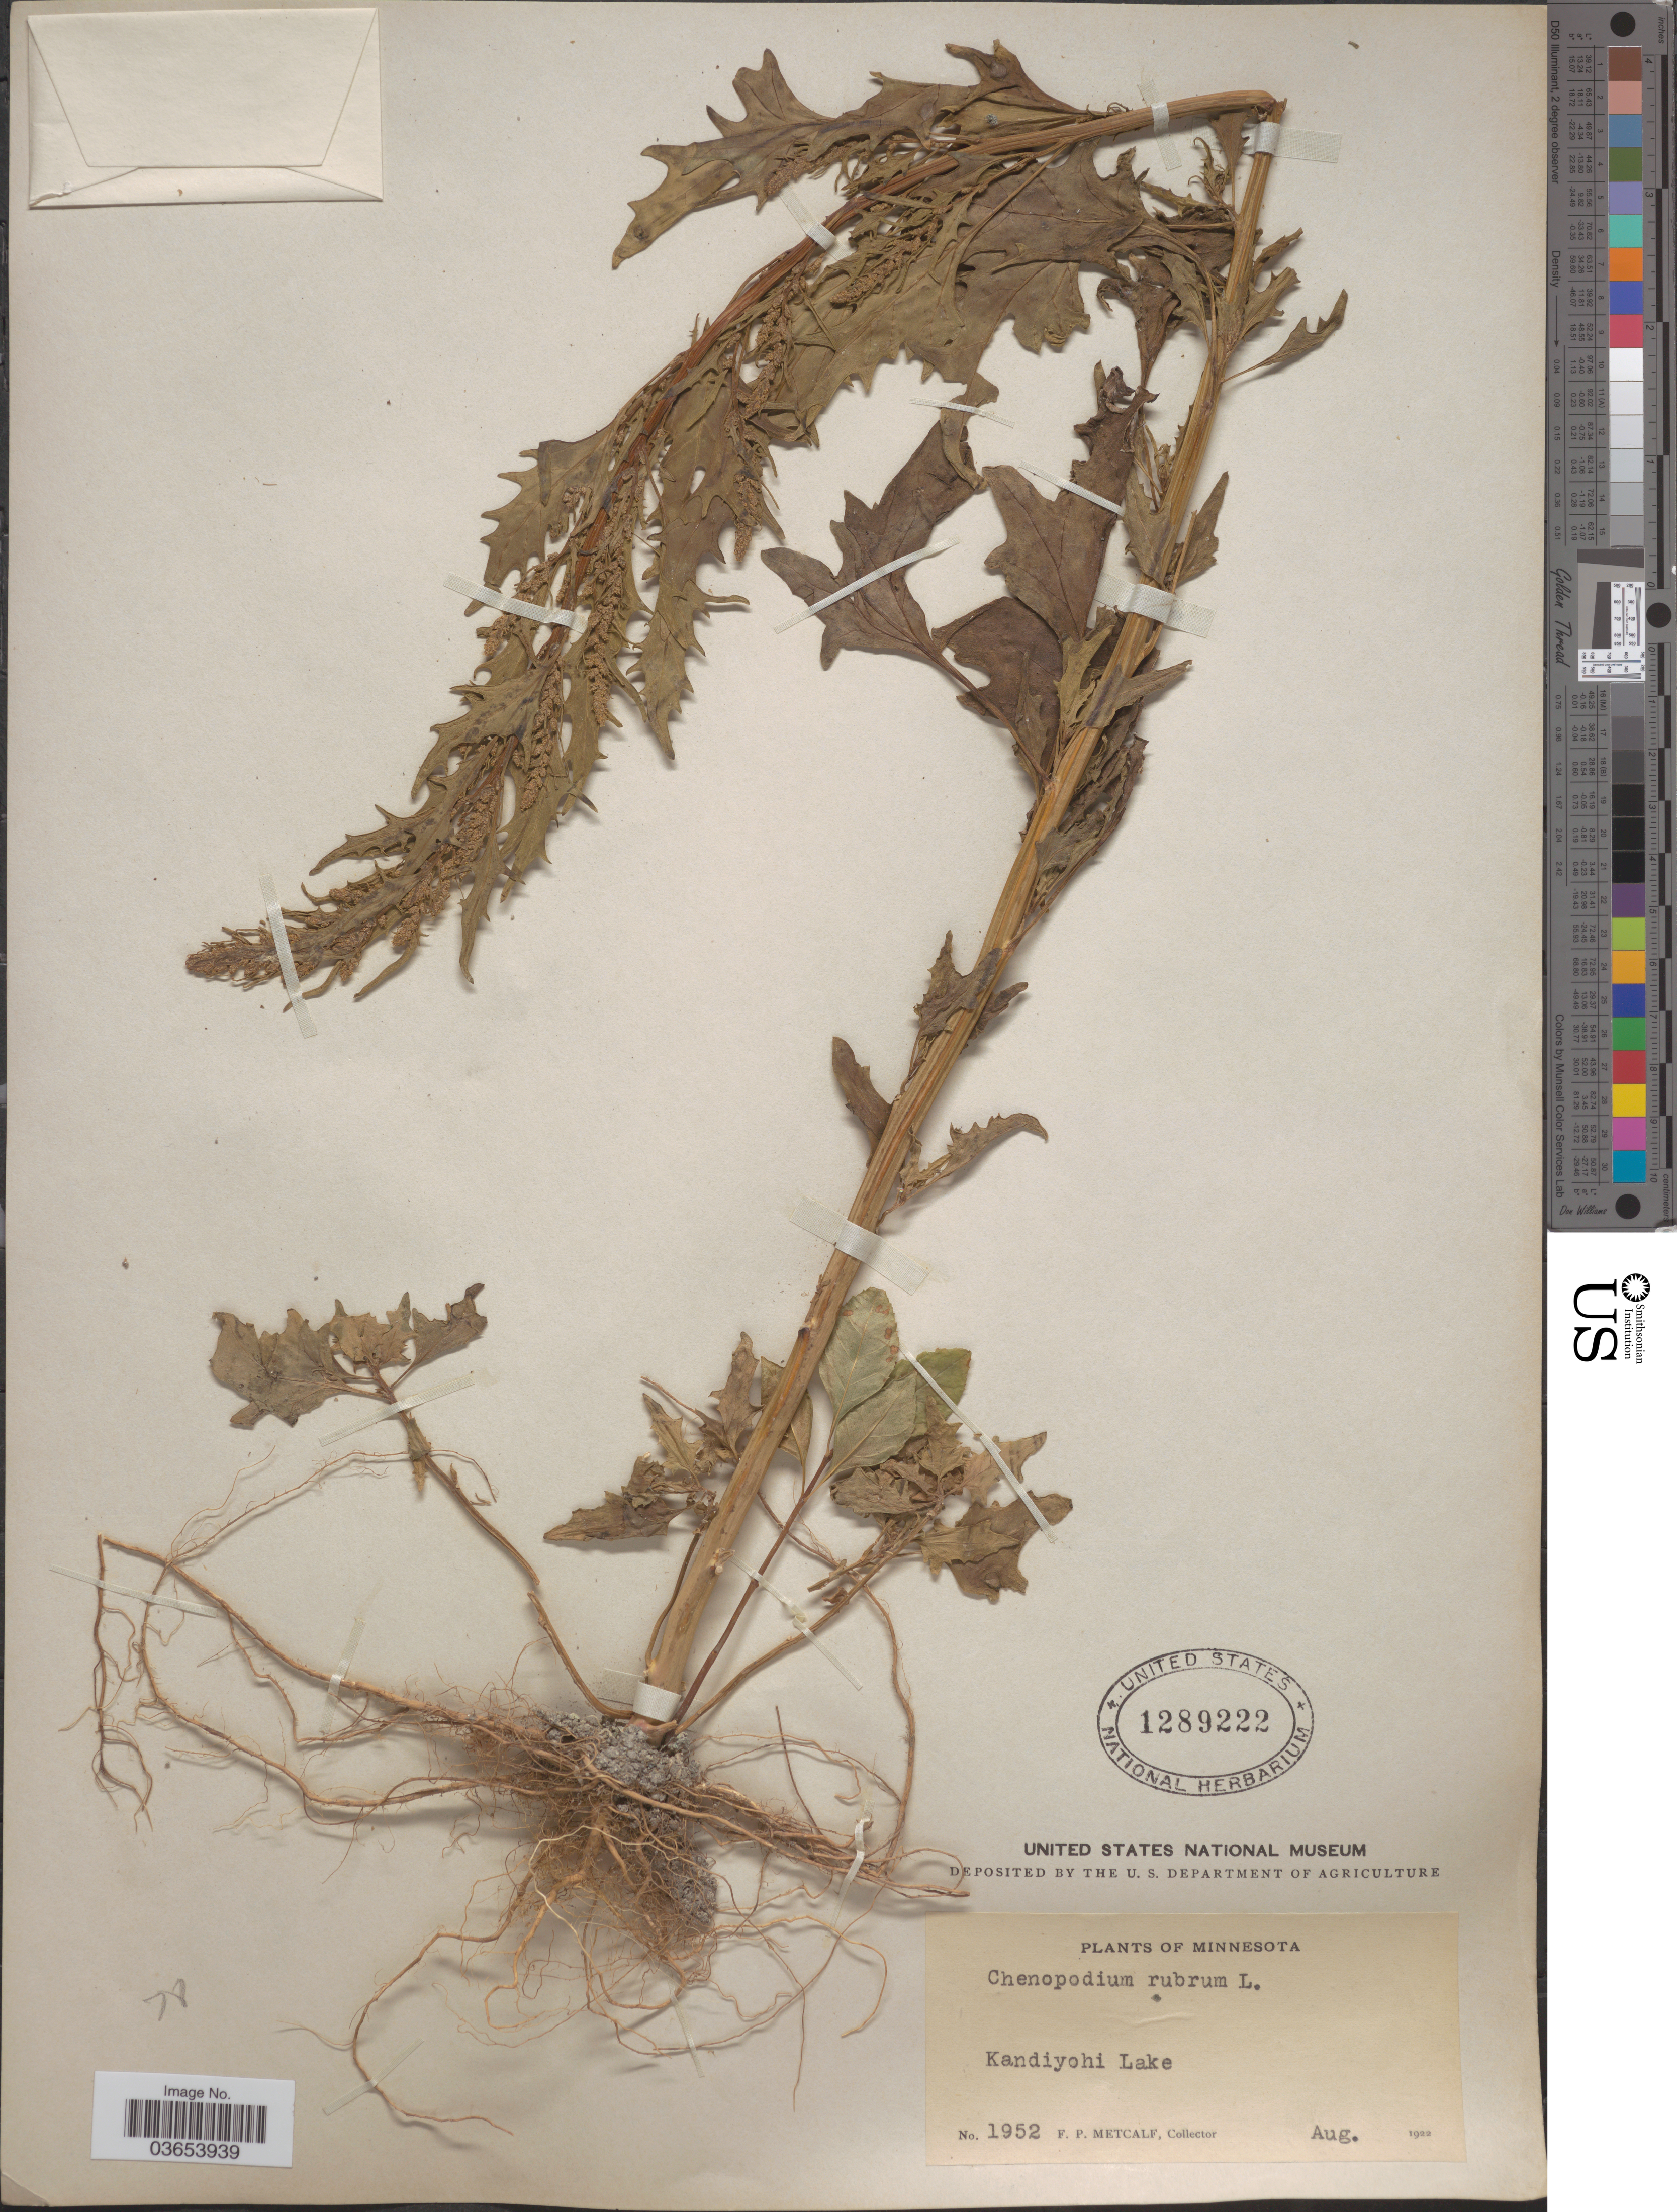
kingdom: Plantae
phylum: Tracheophyta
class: Magnoliopsida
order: Caryophyllales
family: Amaranthaceae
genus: Chenopodium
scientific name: Chenopodium rubrum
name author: L.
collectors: F. Metcalf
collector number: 1952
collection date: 1922-08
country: United States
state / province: Minnesota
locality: Kandiyohi Lake.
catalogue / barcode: US 1289222